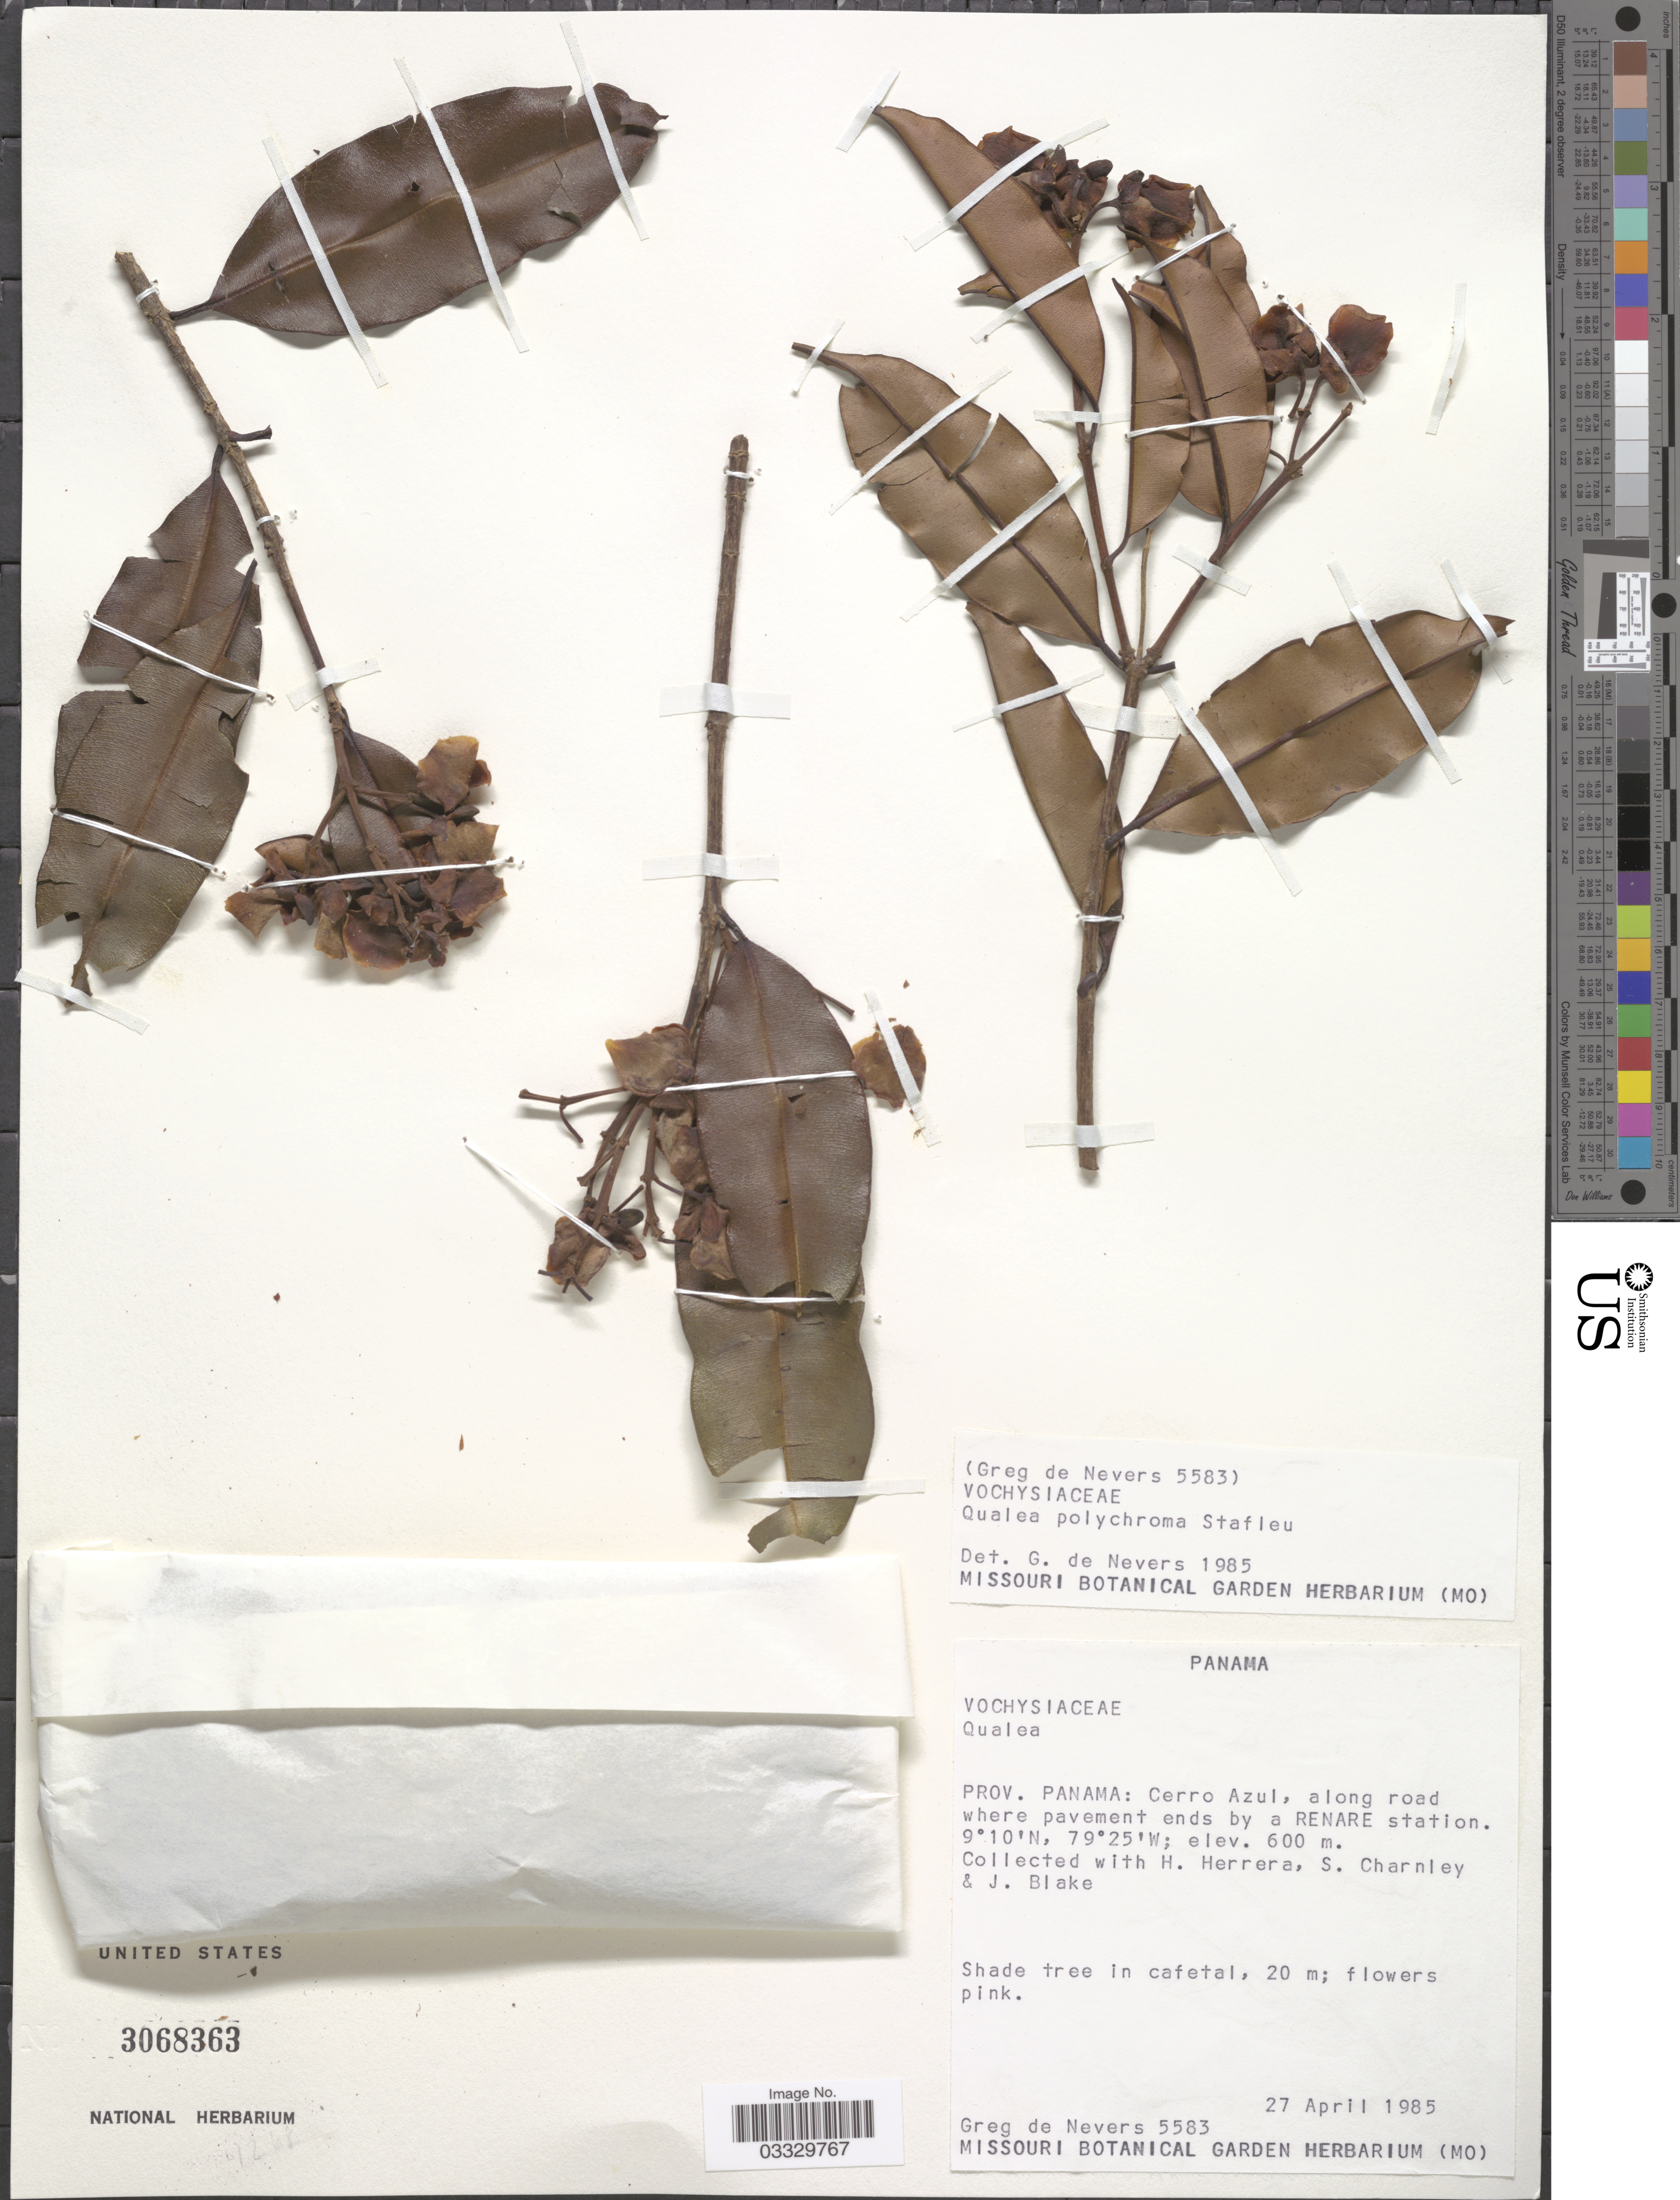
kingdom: Plantae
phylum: Tracheophyta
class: Magnoliopsida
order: Myrtales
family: Vochysiaceae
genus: Qualea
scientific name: Qualea polychroma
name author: Stafleu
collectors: G. Nevers, H. Herrera, S. Charnley & J. Blake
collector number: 5583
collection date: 1985-04-27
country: Panama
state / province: Panamá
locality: Cerro Azul, along road where pavement ends by a RENARE station.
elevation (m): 600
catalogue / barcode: US 3068363